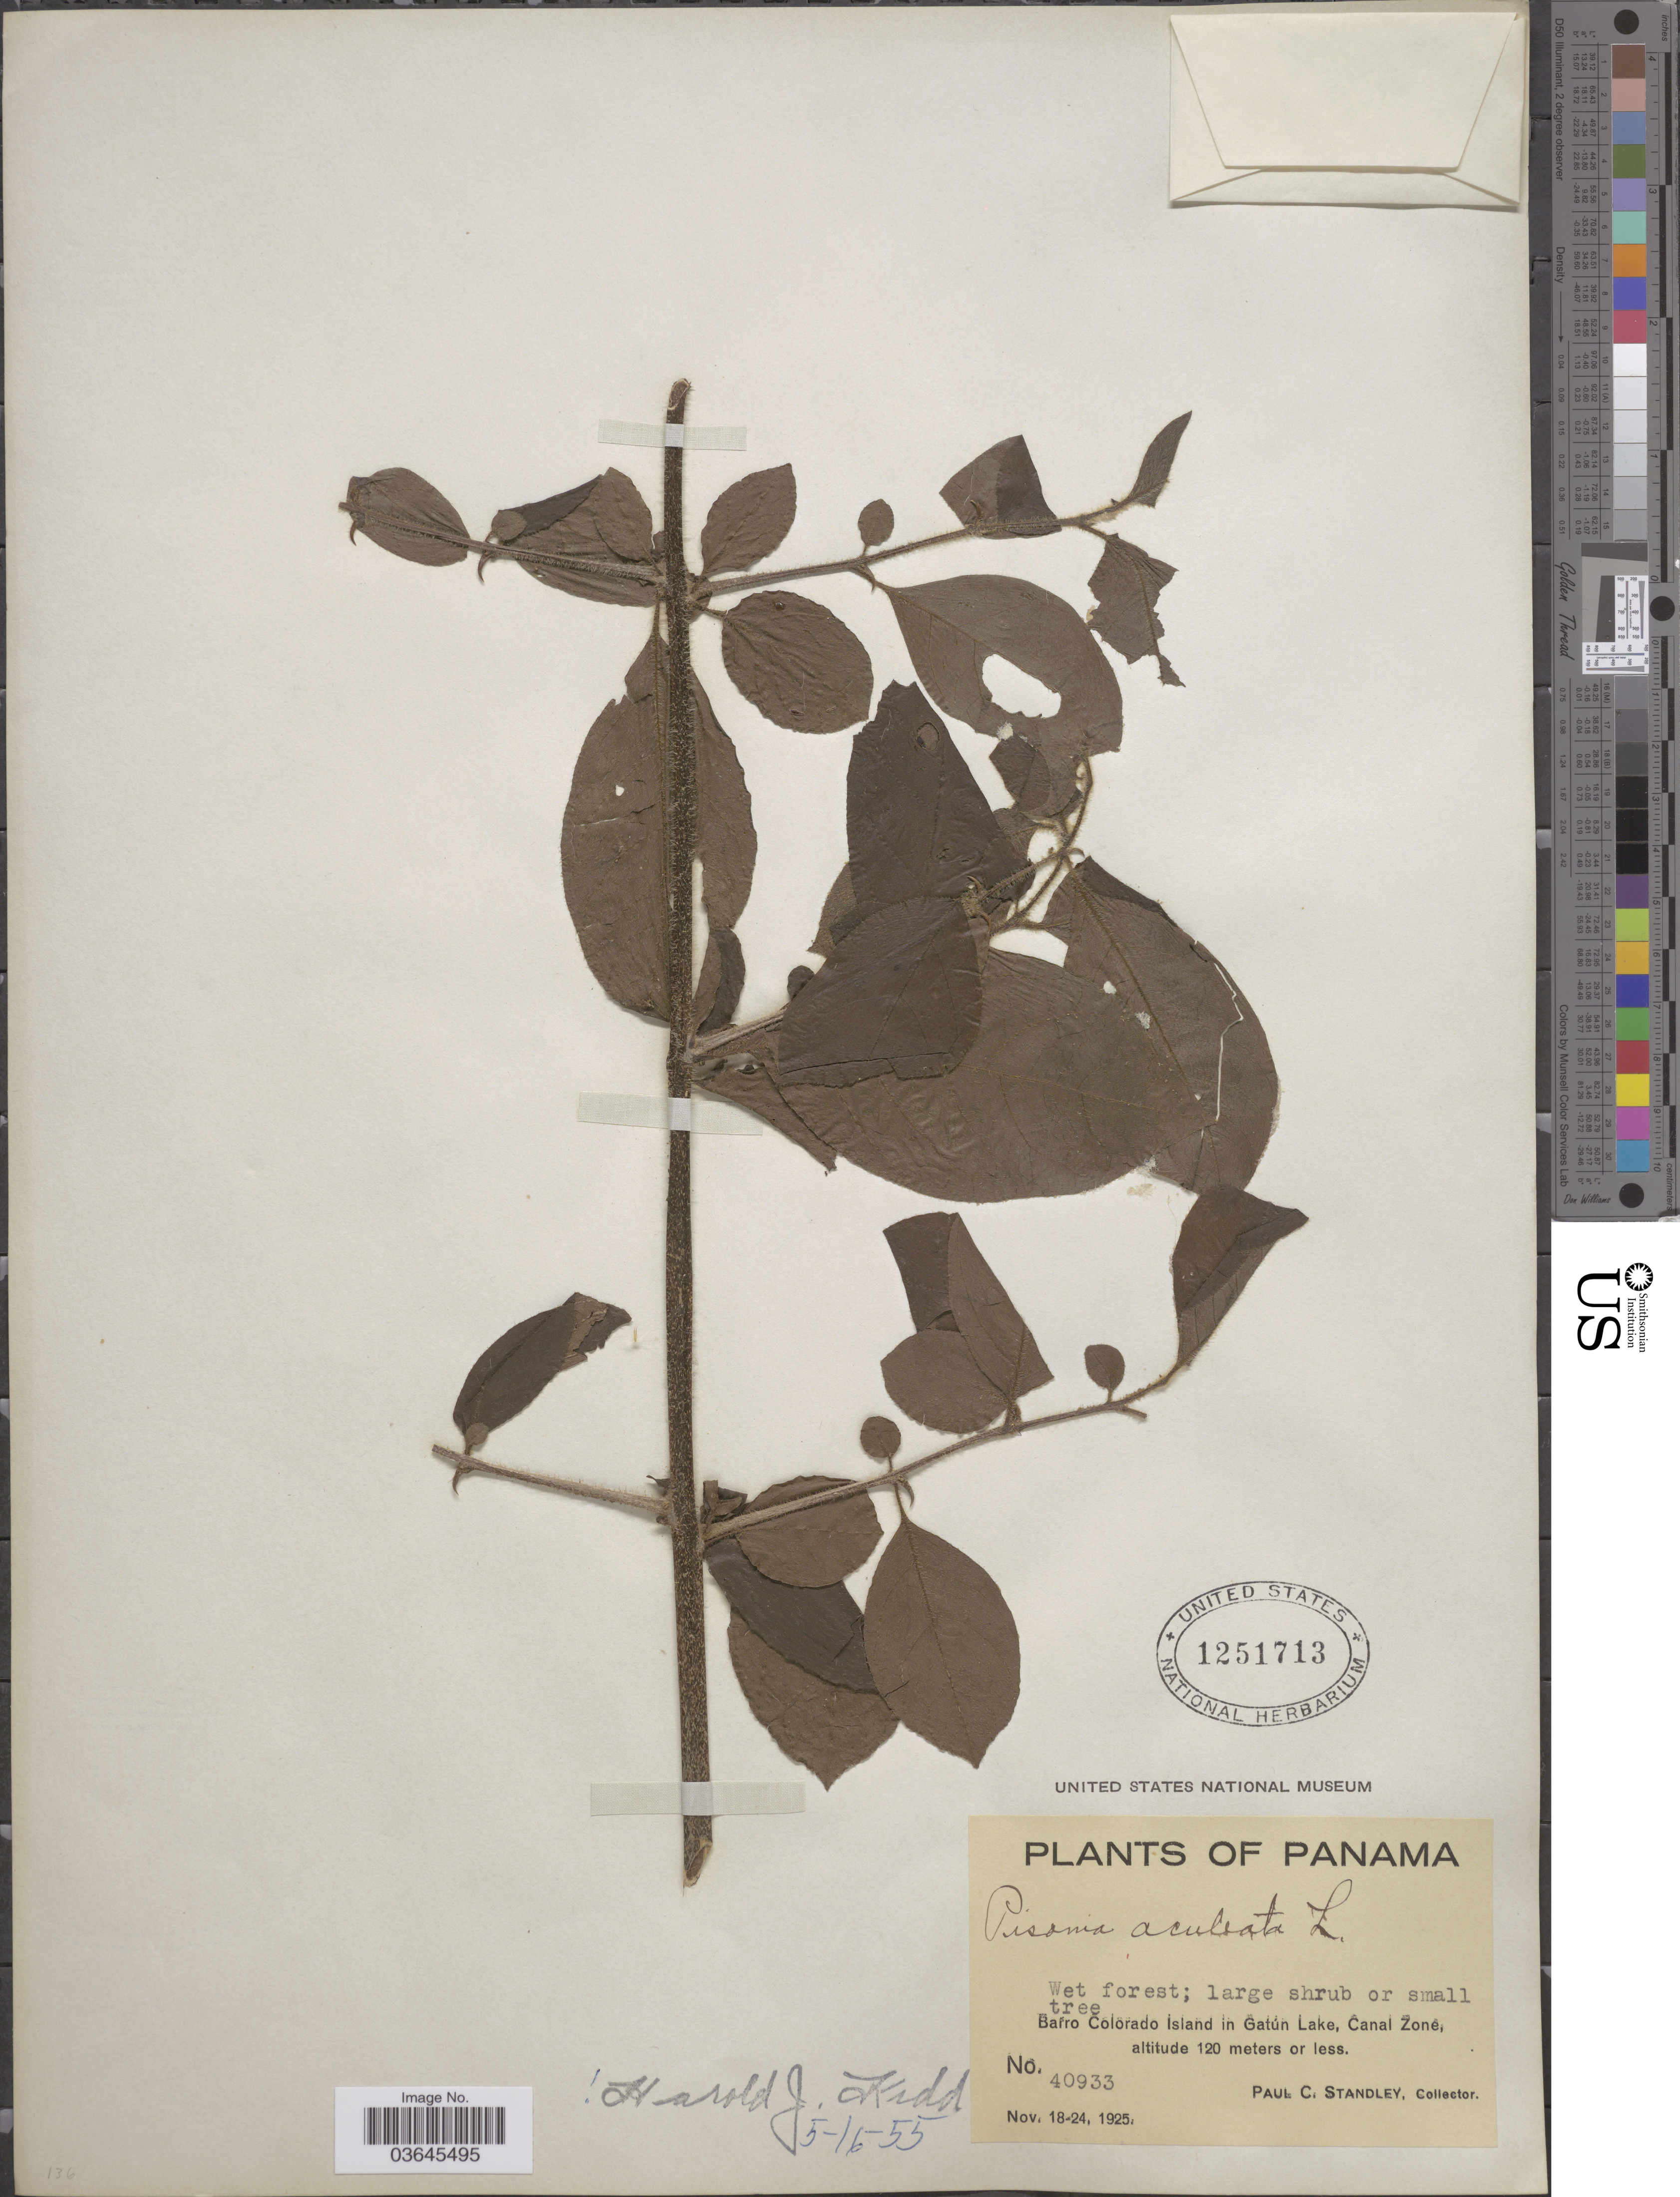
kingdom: Plantae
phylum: Tracheophyta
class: Magnoliopsida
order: Caryophyllales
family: Nyctaginaceae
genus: Pisonia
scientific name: Pisonia aculeata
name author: L.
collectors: P. C. Standley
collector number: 40933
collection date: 1925-11-18/1925-11-24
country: Panama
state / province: Panamá Oeste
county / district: Canal Zone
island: Barro Colorado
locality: Barro Colorado Island in Gatún Lake, Canal Zone.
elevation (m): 120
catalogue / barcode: US 1251713